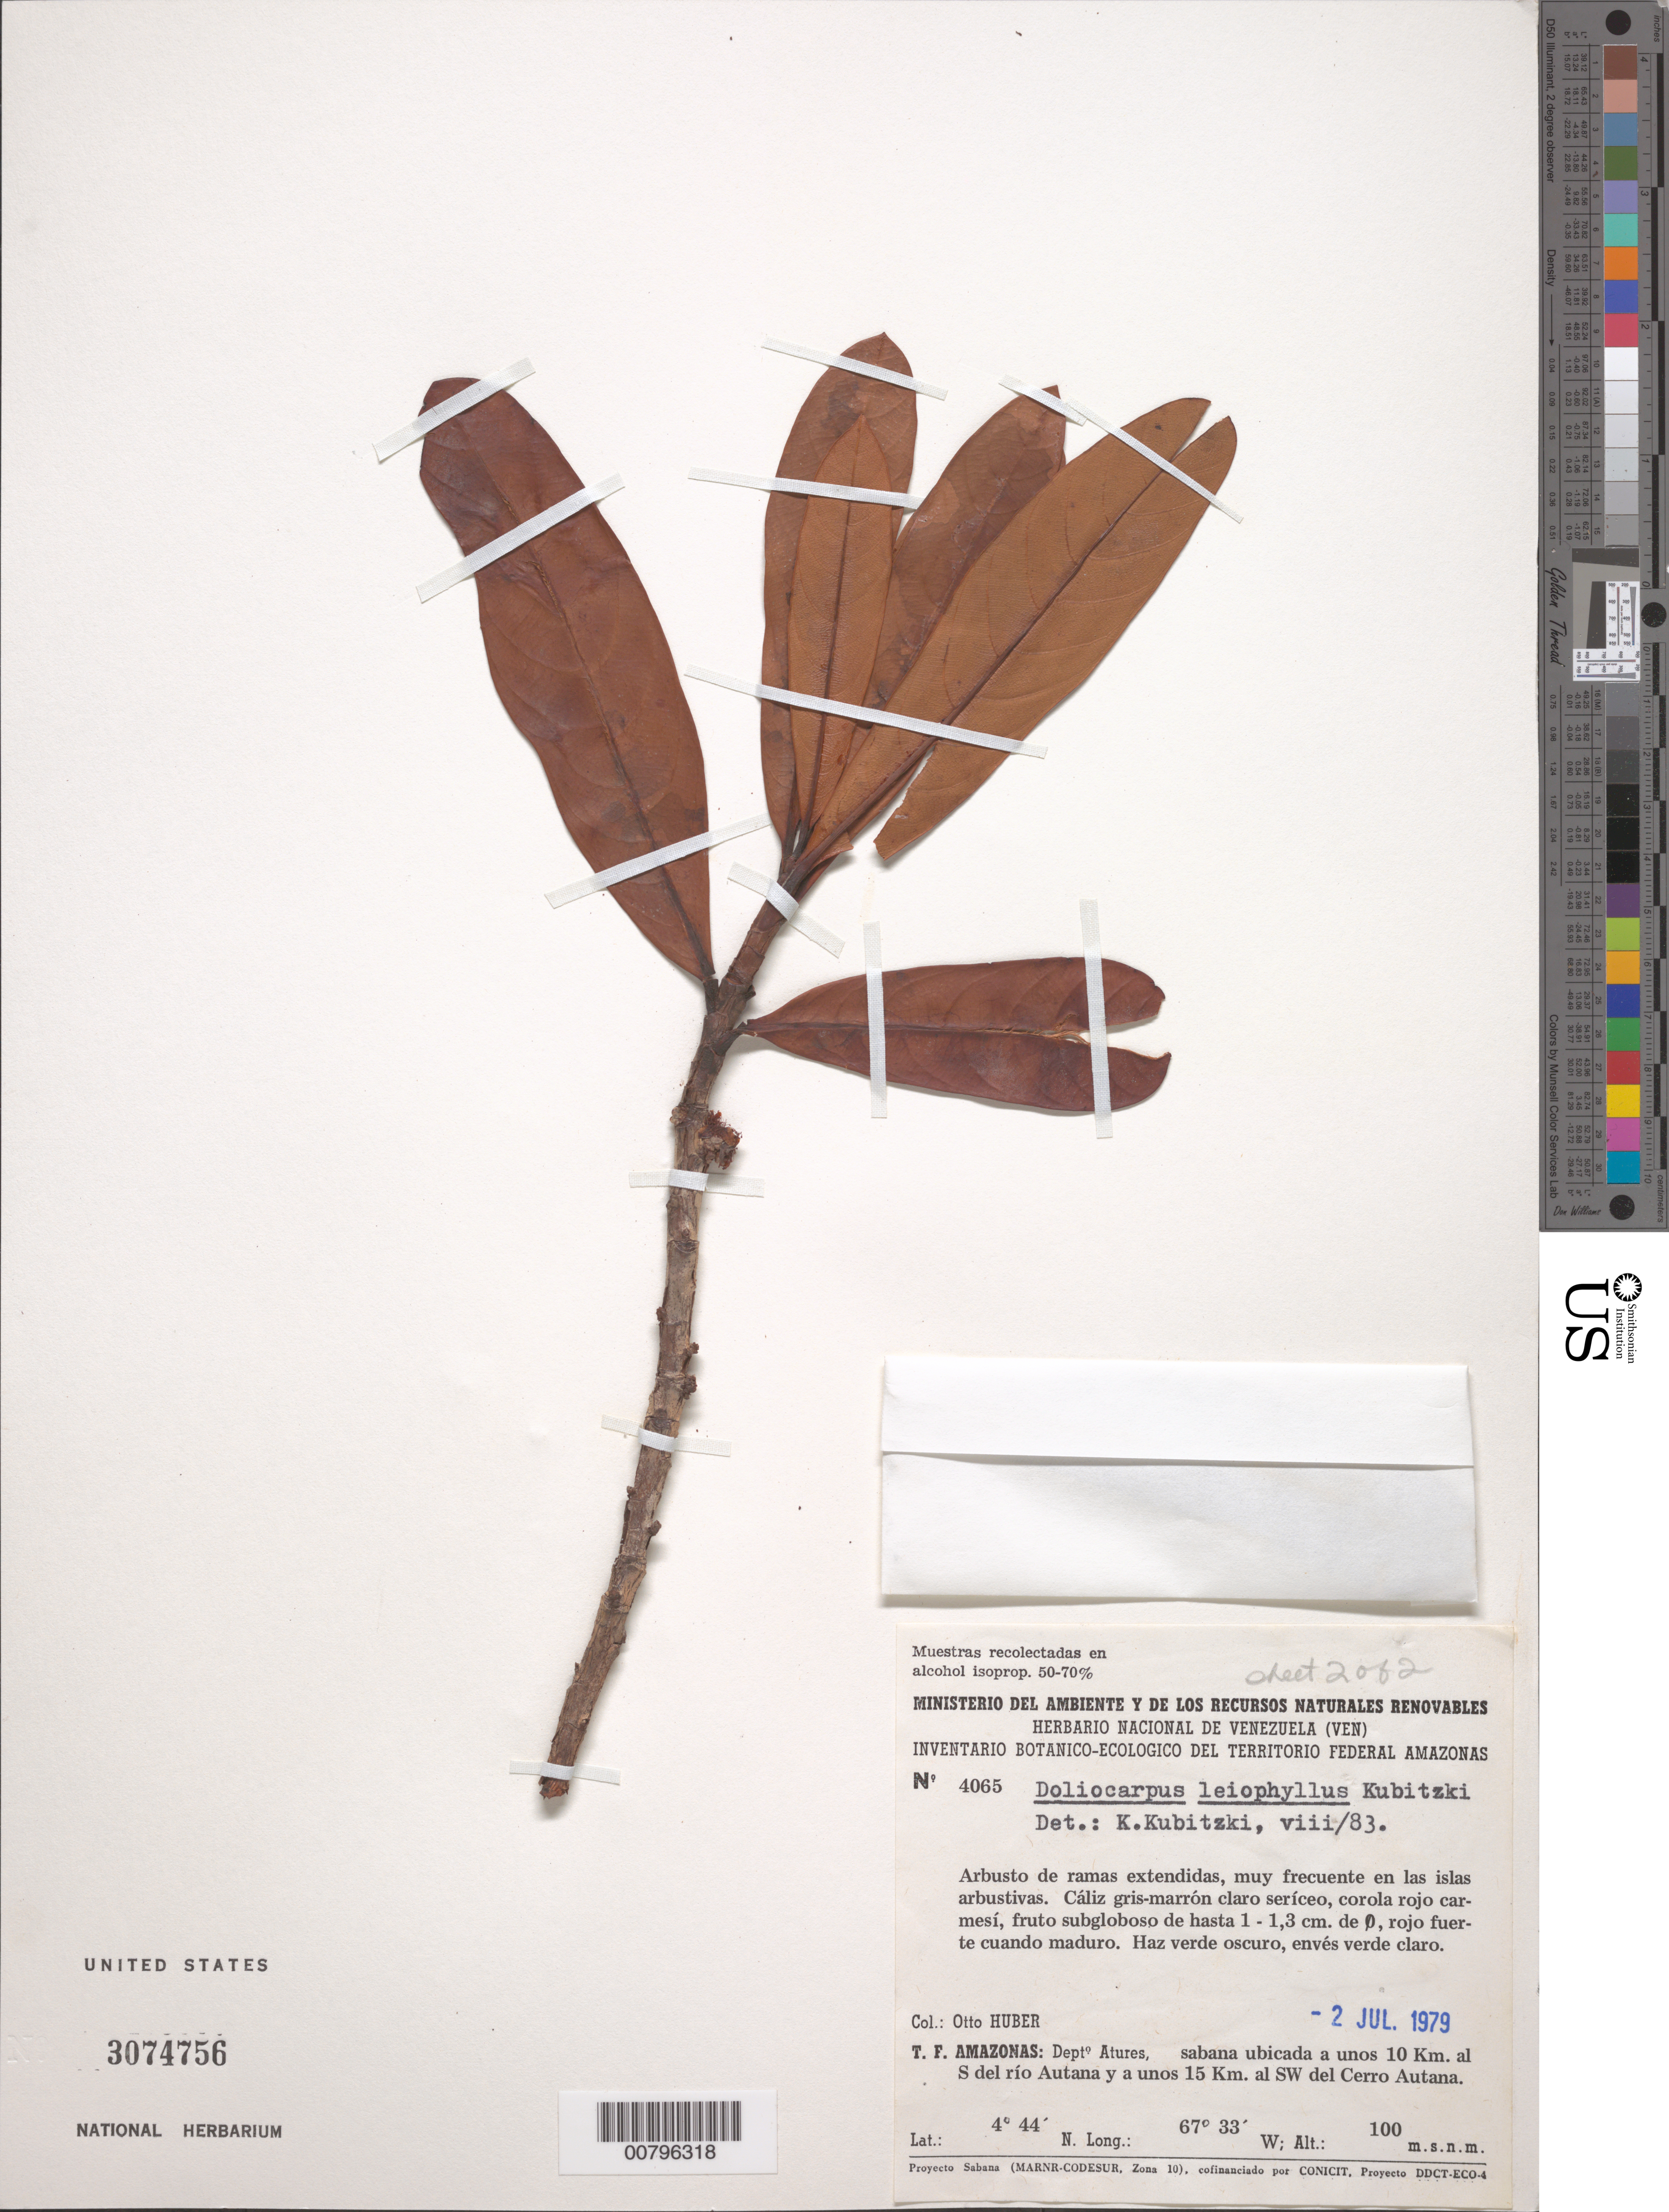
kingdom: Plantae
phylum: Tracheophyta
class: Magnoliopsida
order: Dilleniales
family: Dilleniaceae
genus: Doliocarpus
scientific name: Doliocarpus leiophyllus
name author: Kubitzki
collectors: O. Huber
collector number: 4065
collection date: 1979-07-02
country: Venezuela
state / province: Amazonas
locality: T. F. Amazonas: Dept° Atures, sabana ubicada a unos 10 Km. al S del río Autana y a unos 15 Km. al SW del Cerro Autana.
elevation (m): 100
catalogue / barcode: US 3074756